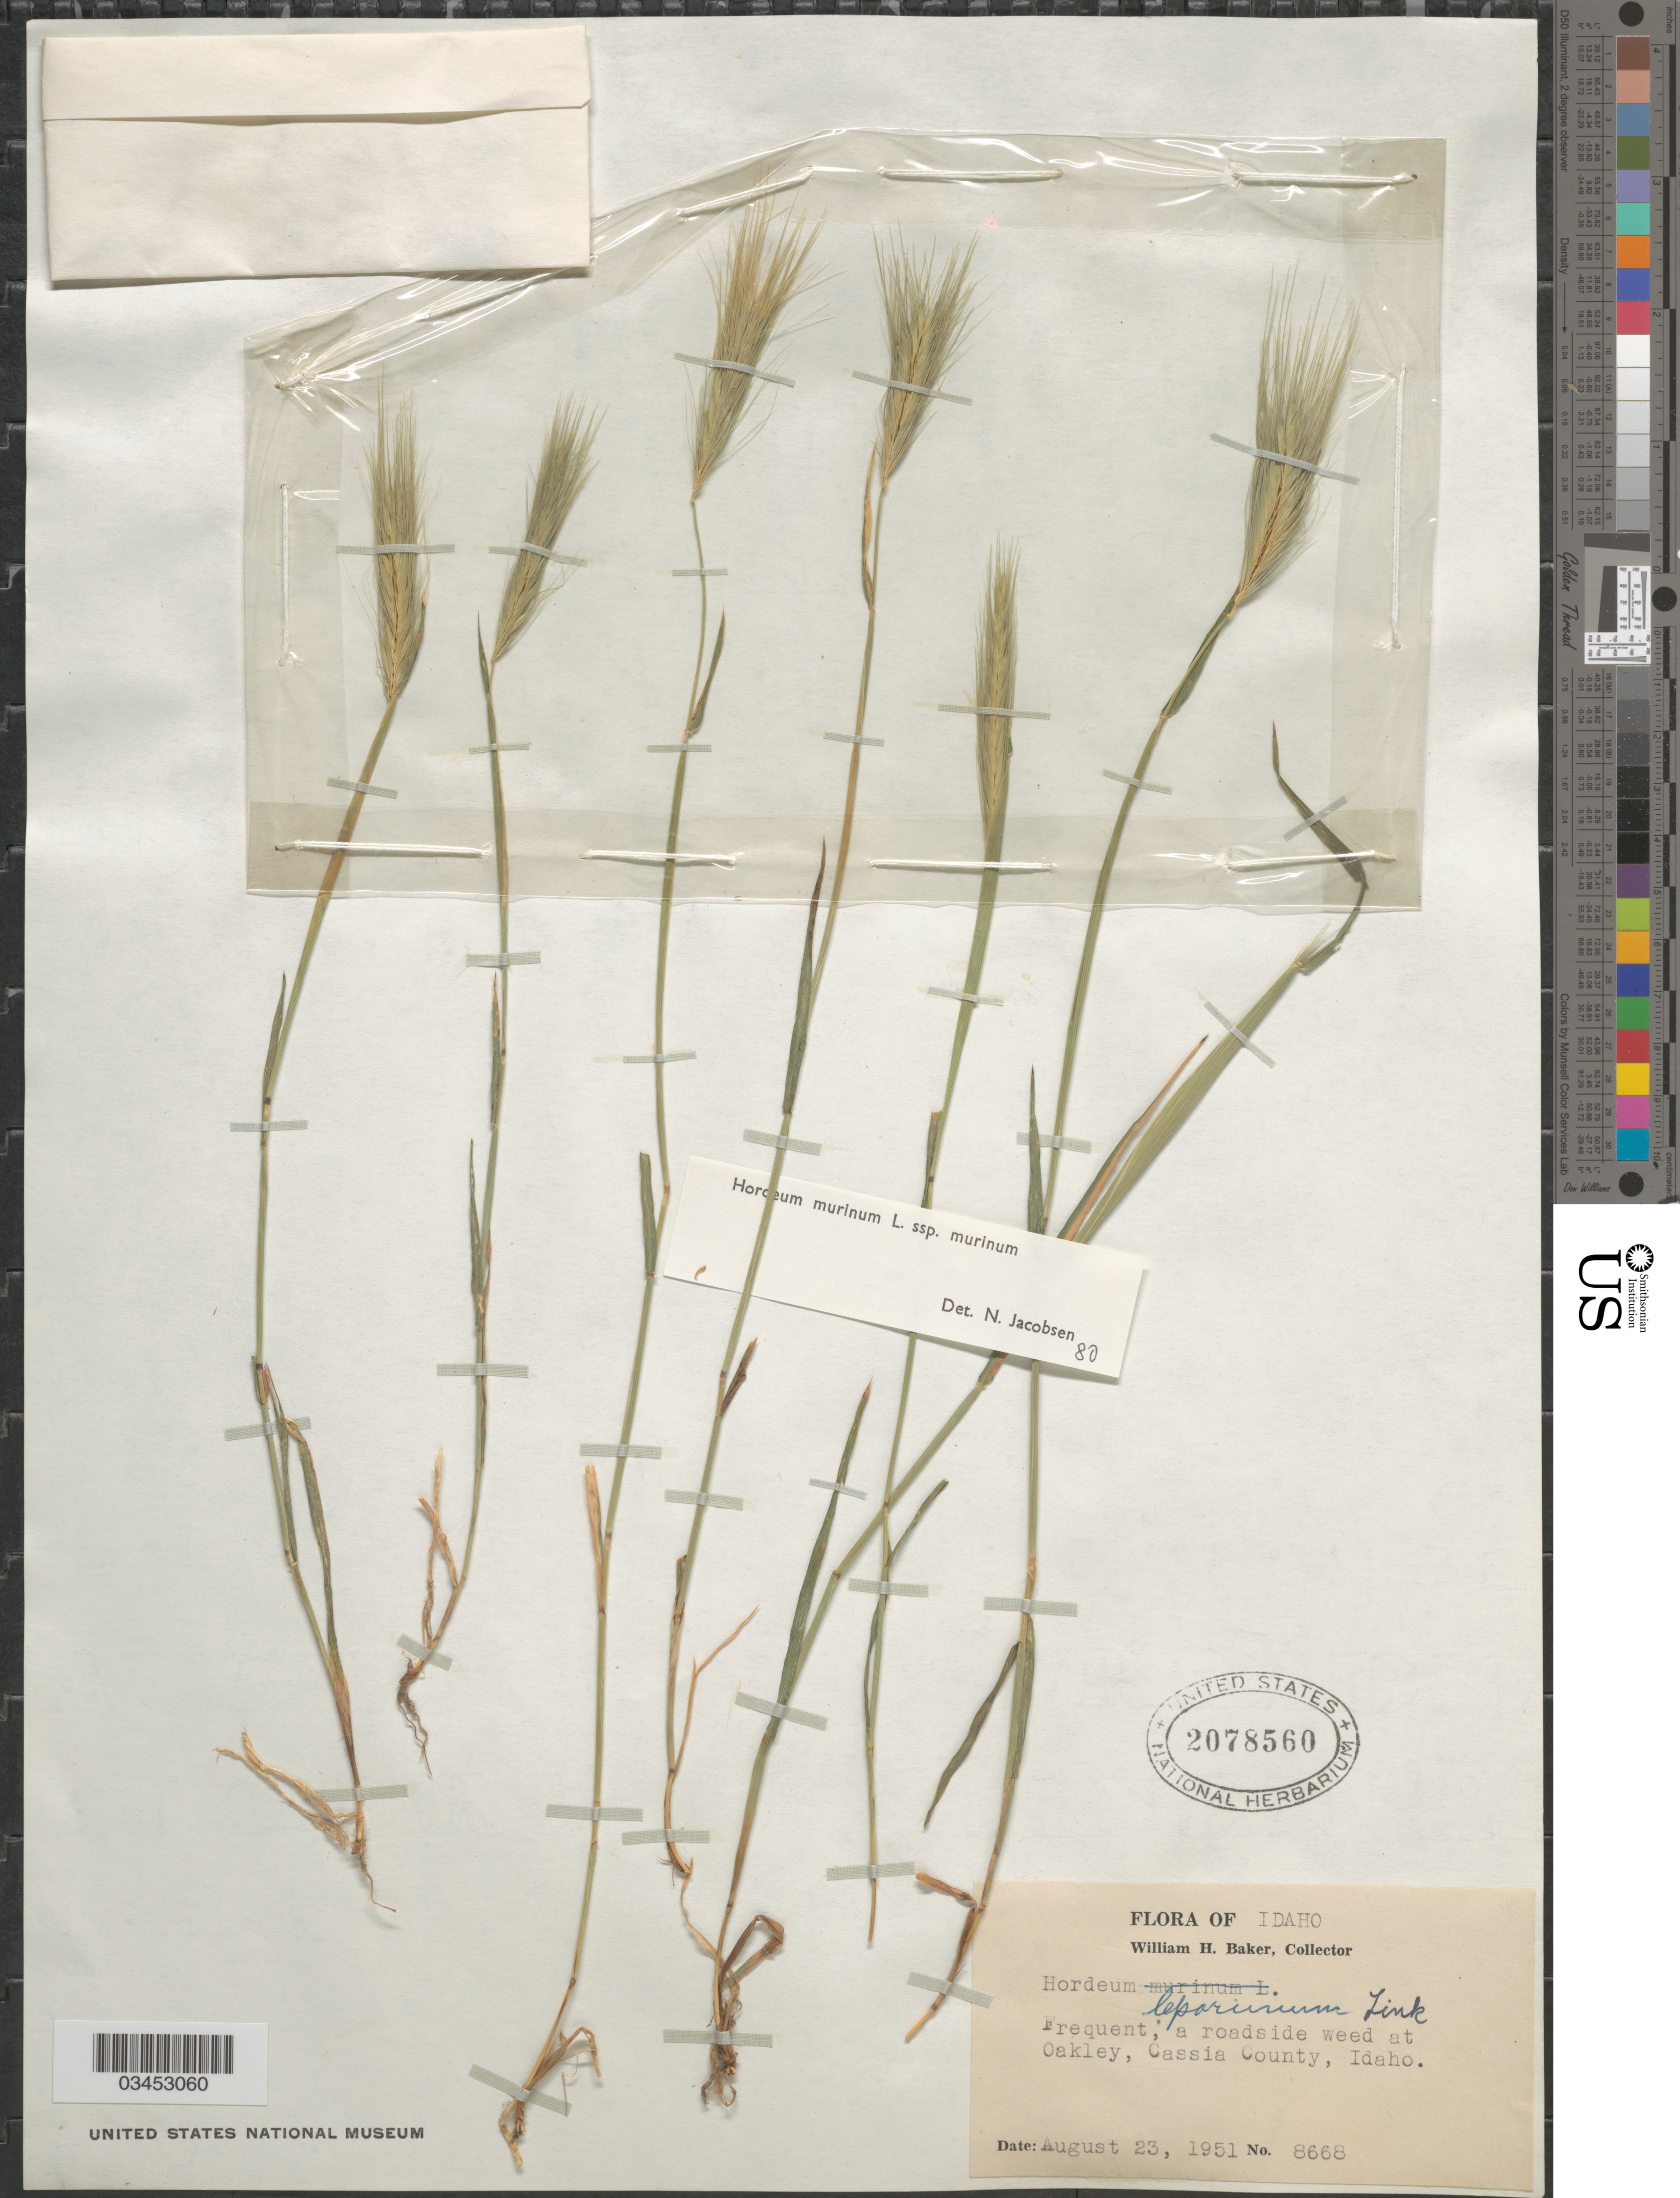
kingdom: Plantae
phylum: Tracheophyta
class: Liliopsida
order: Poales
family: Poaceae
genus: Hordeum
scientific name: Hordeum murinum subsp. leporinum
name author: (Link) Arcang.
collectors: W. H. Baker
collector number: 8668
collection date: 1951-08-23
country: United States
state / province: Idaho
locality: Frequent; a roadside weed at Oakley, Cassia County.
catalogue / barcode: US 2078560